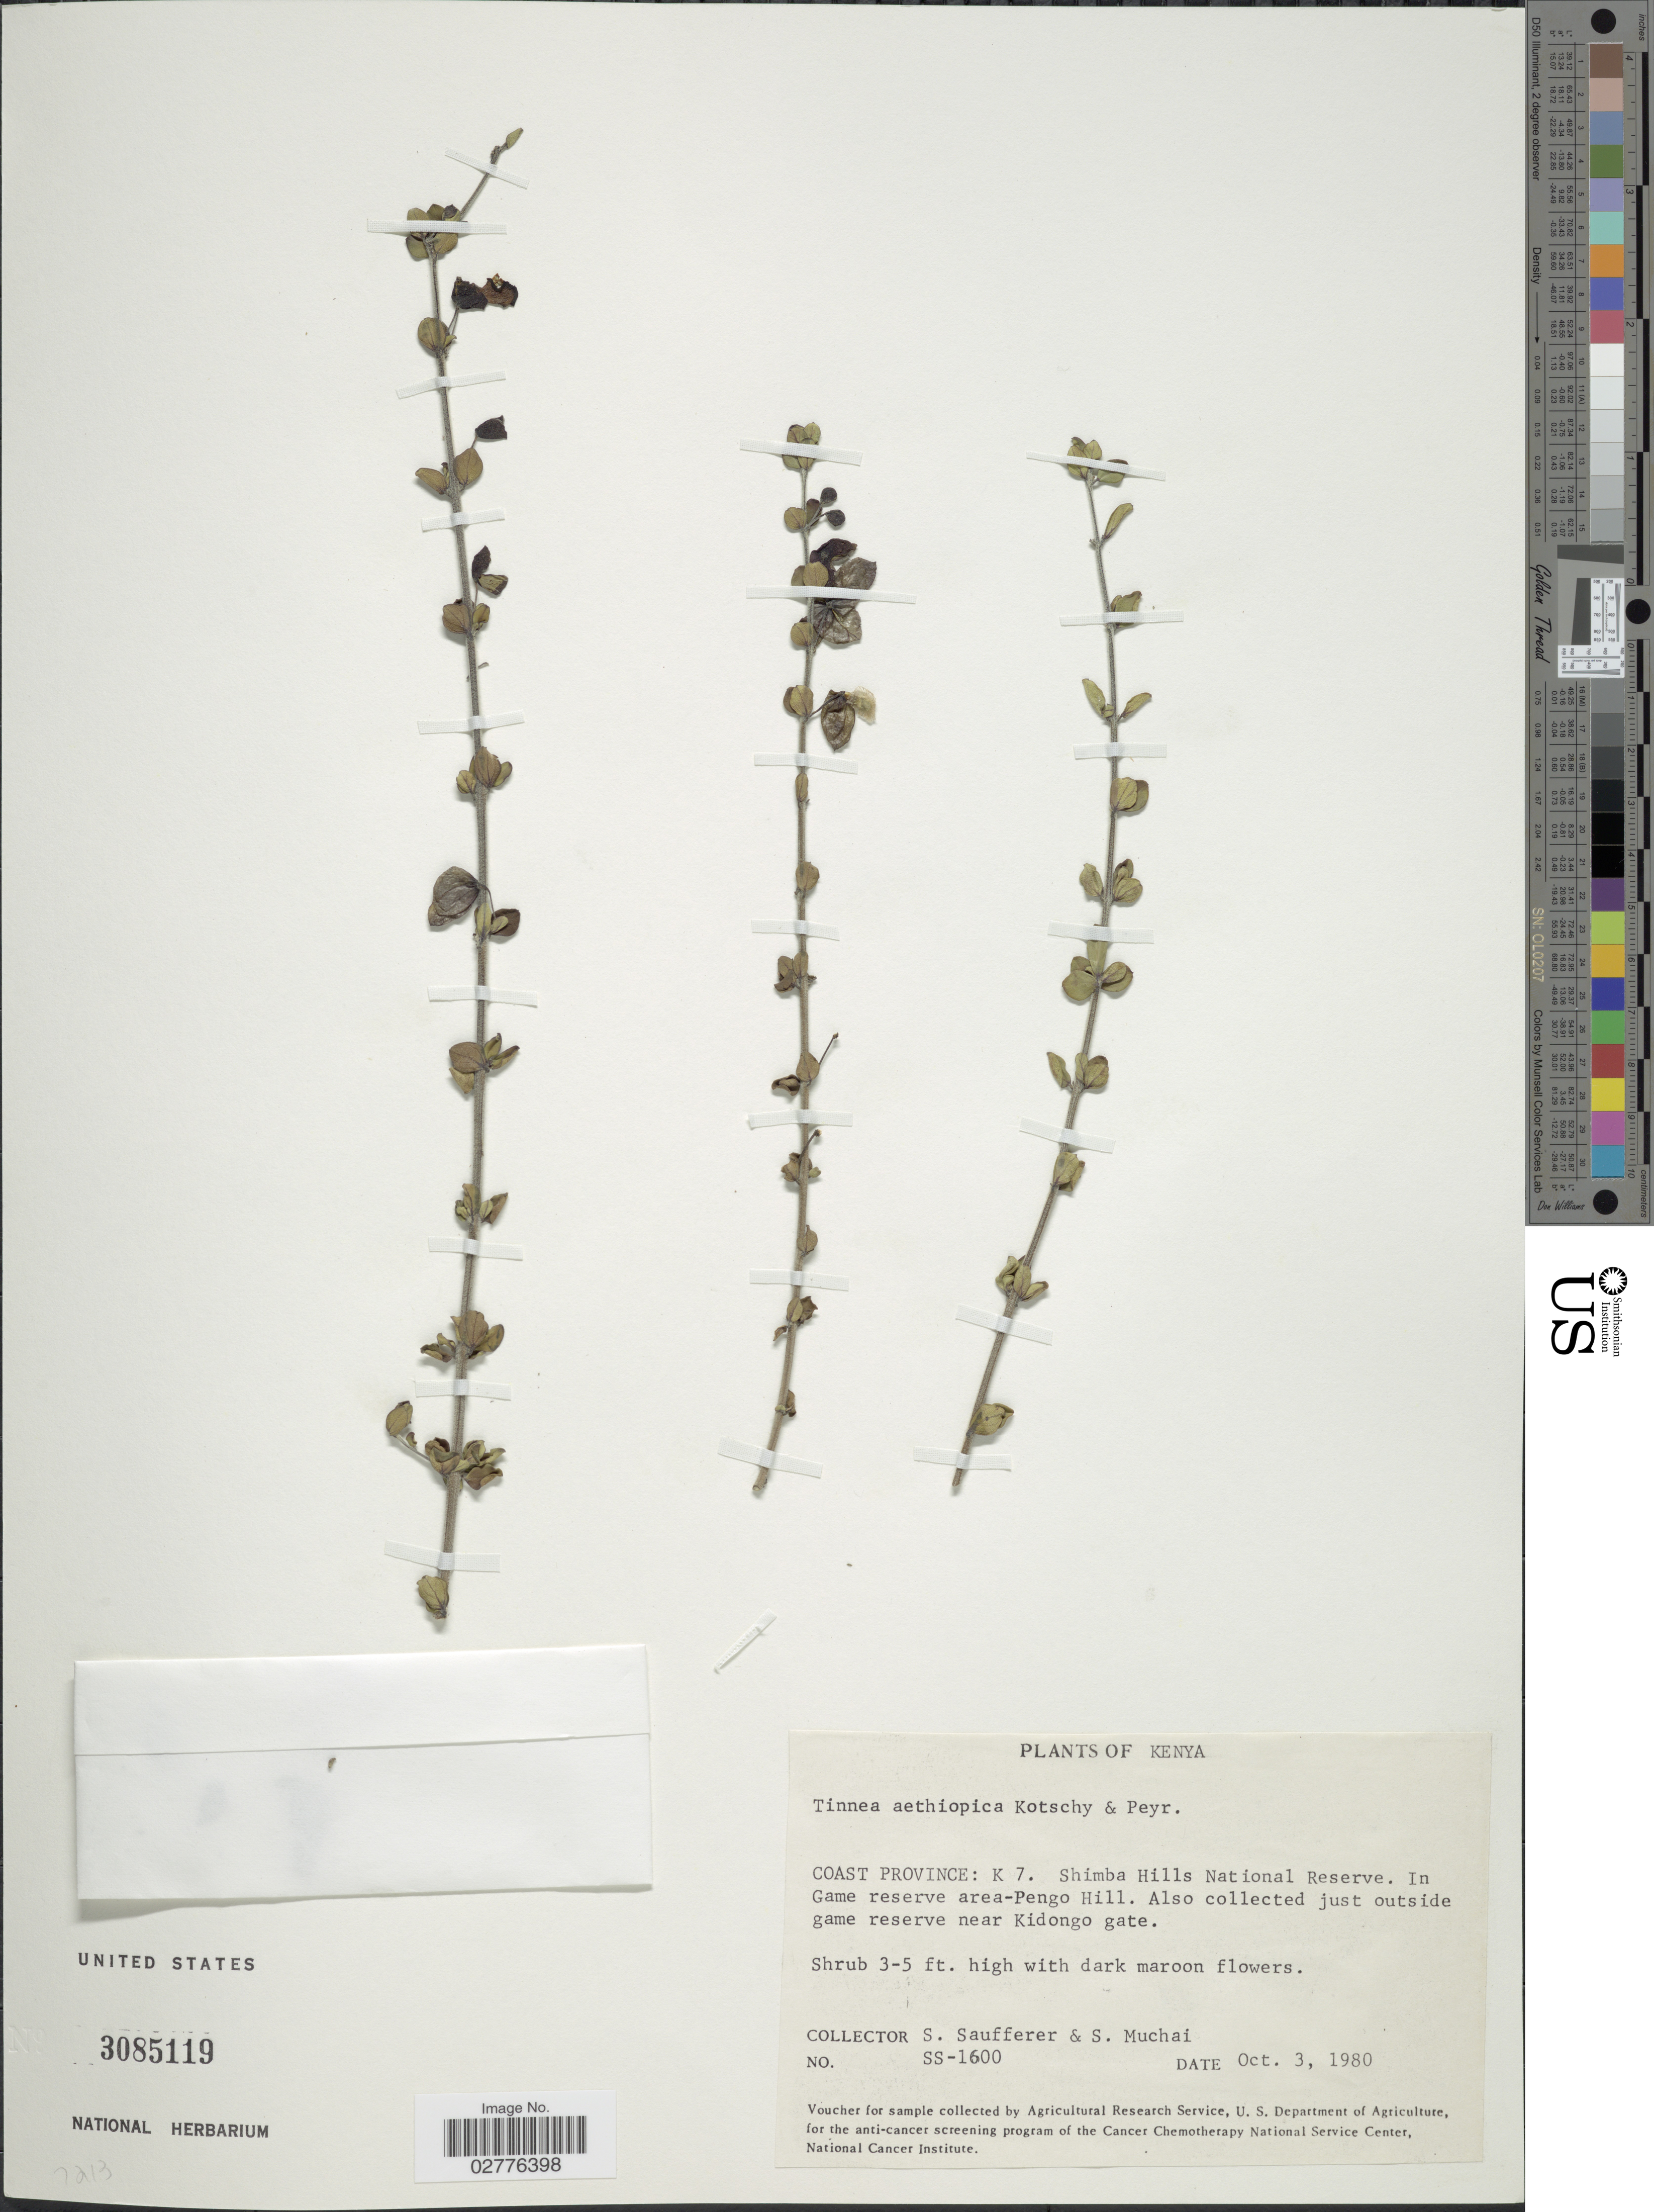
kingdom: Plantae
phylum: Tracheophyta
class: Magnoliopsida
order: Lamiales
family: Lamiaceae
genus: Tinnea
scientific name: Tinnea aethiopica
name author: Kotschy ex Hook. f.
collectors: S. Saufferer & S. Muchai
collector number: SS-1600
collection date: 1980-10-03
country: Kenya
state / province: Kwale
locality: Coast Province: K7. Shimba Hills National Reserve. In Game reserve area-Pengo Hill. Also collected just outside game reserve near Kidongo gate.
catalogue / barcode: US 3085119